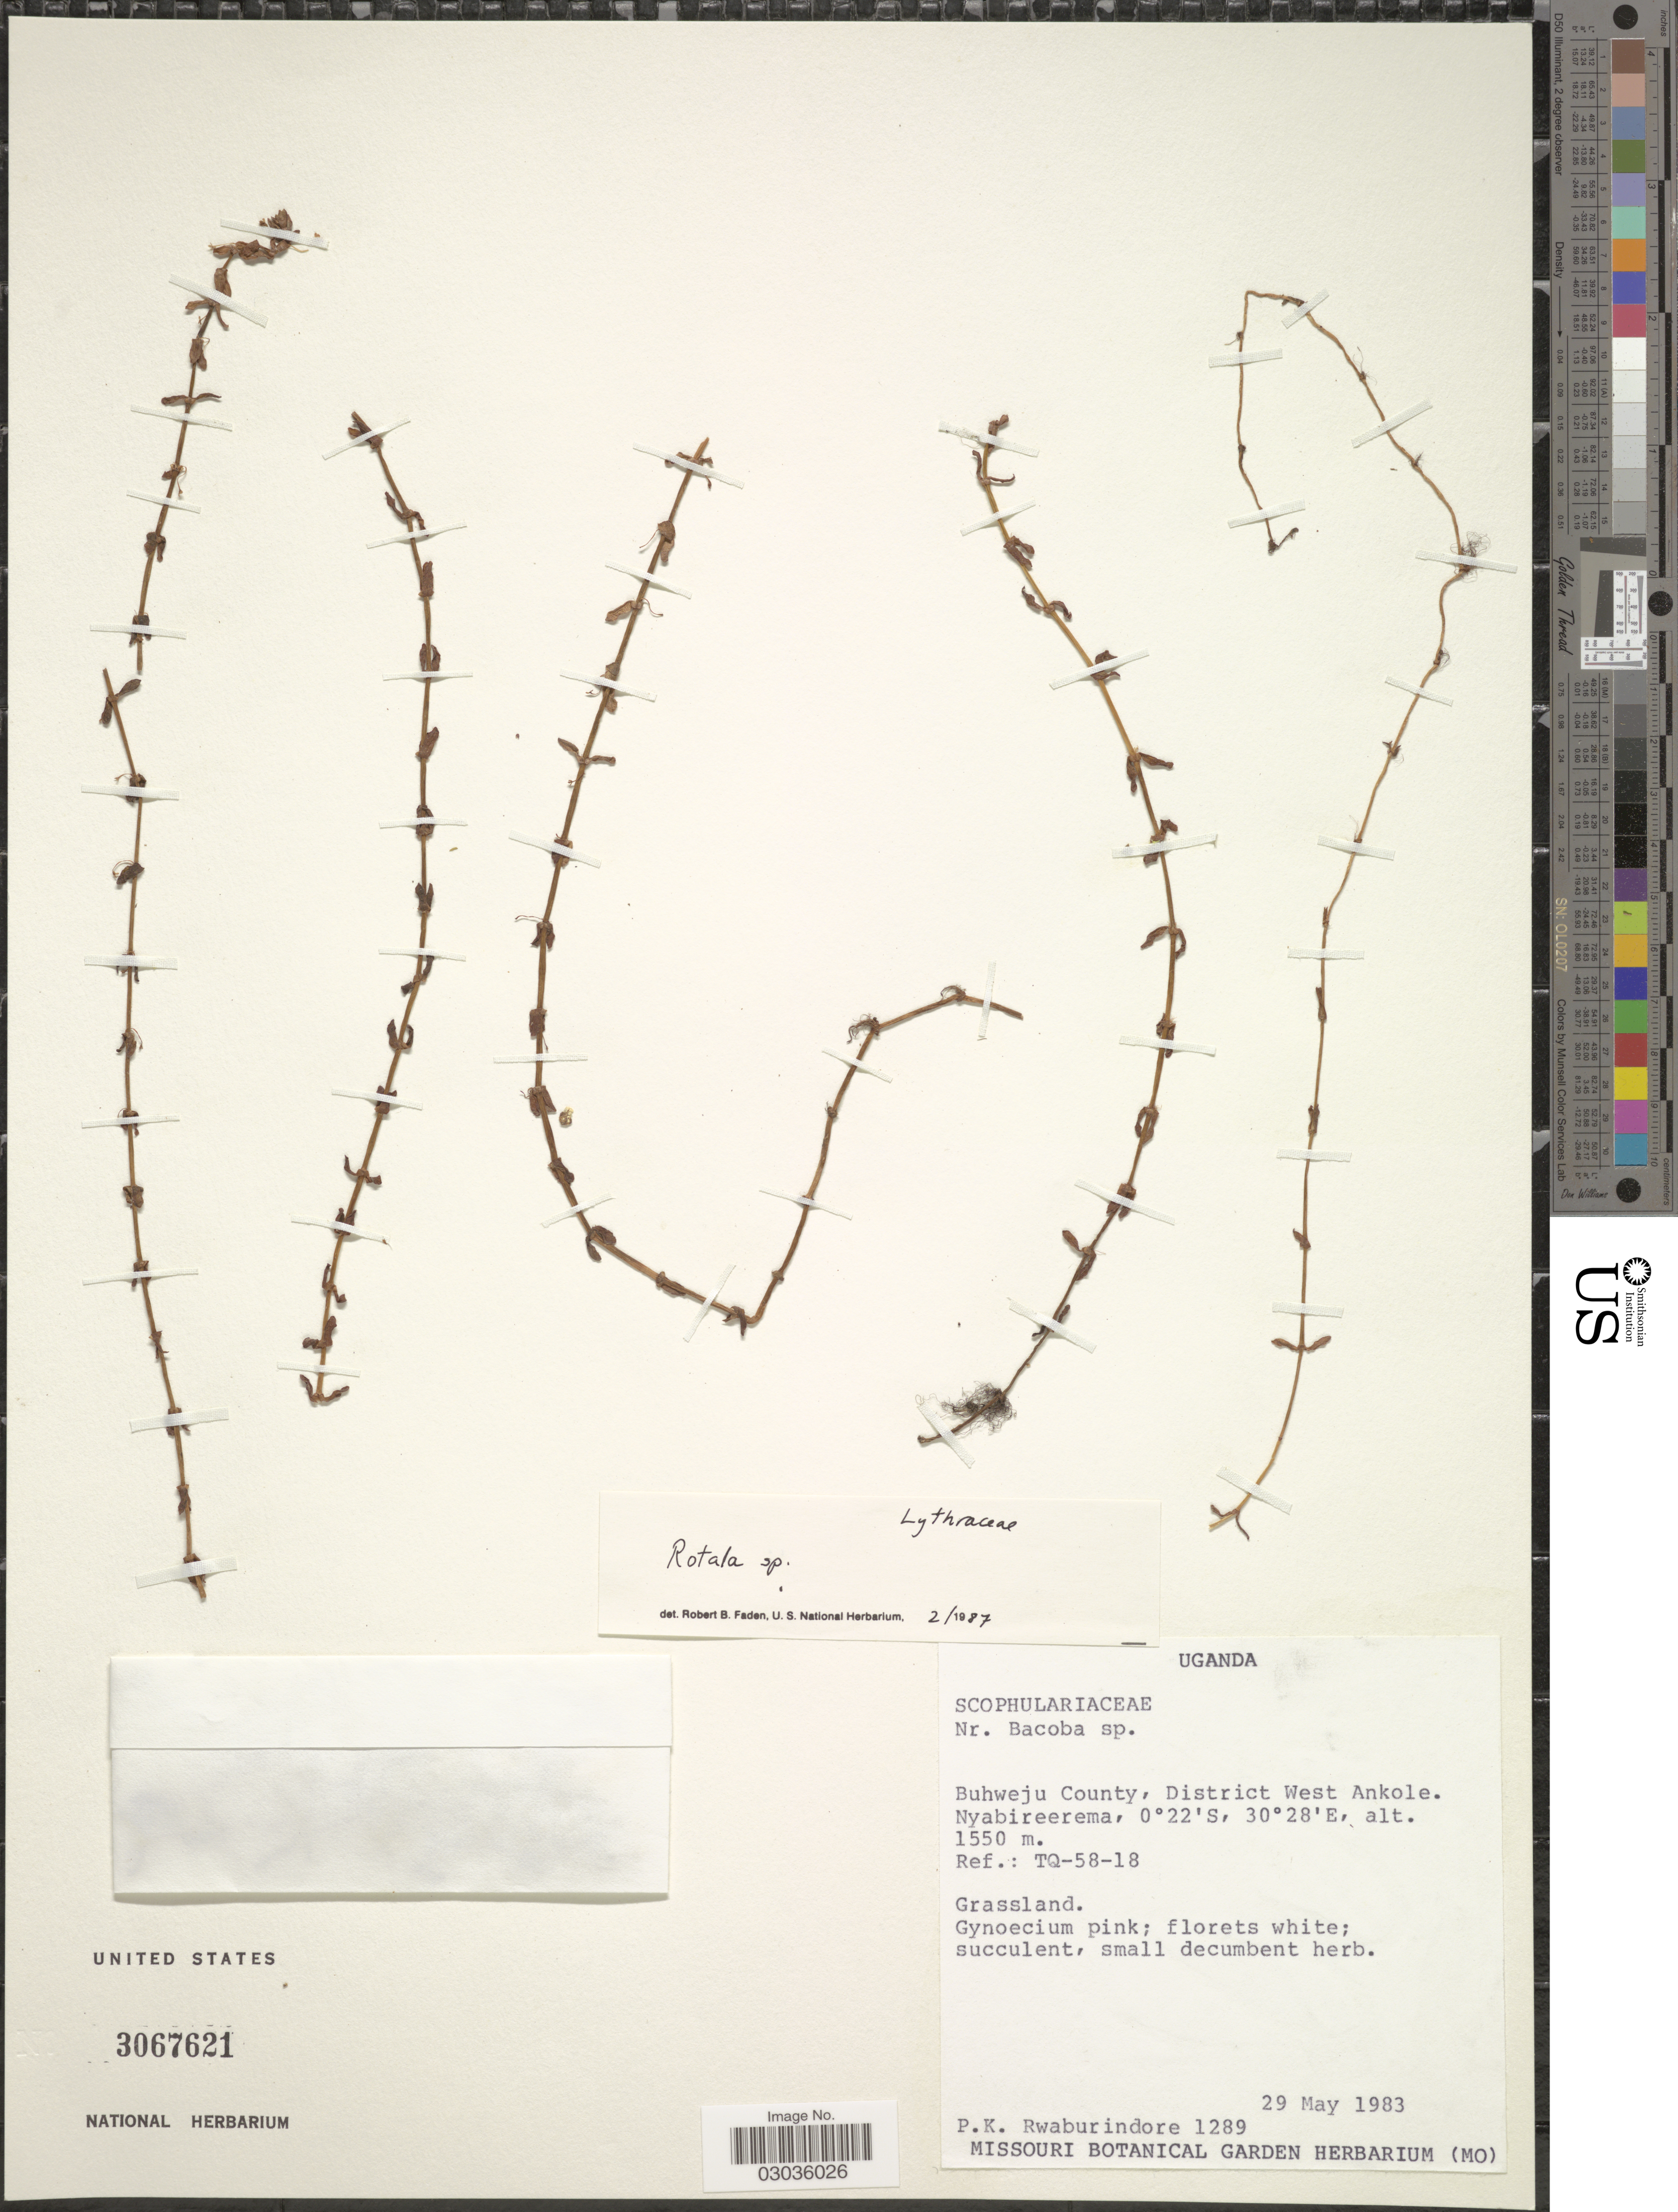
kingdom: Plantae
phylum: Tracheophyta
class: Magnoliopsida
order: Myrtales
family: Lythraceae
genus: Rotala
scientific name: Rotala sp.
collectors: P. Rwaburindore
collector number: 1289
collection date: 1983-05-29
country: Uganda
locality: Buhweju County, District West Ankole. Nyabireerema. Ref.: TQ-58-18.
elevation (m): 1550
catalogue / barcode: US 3067621